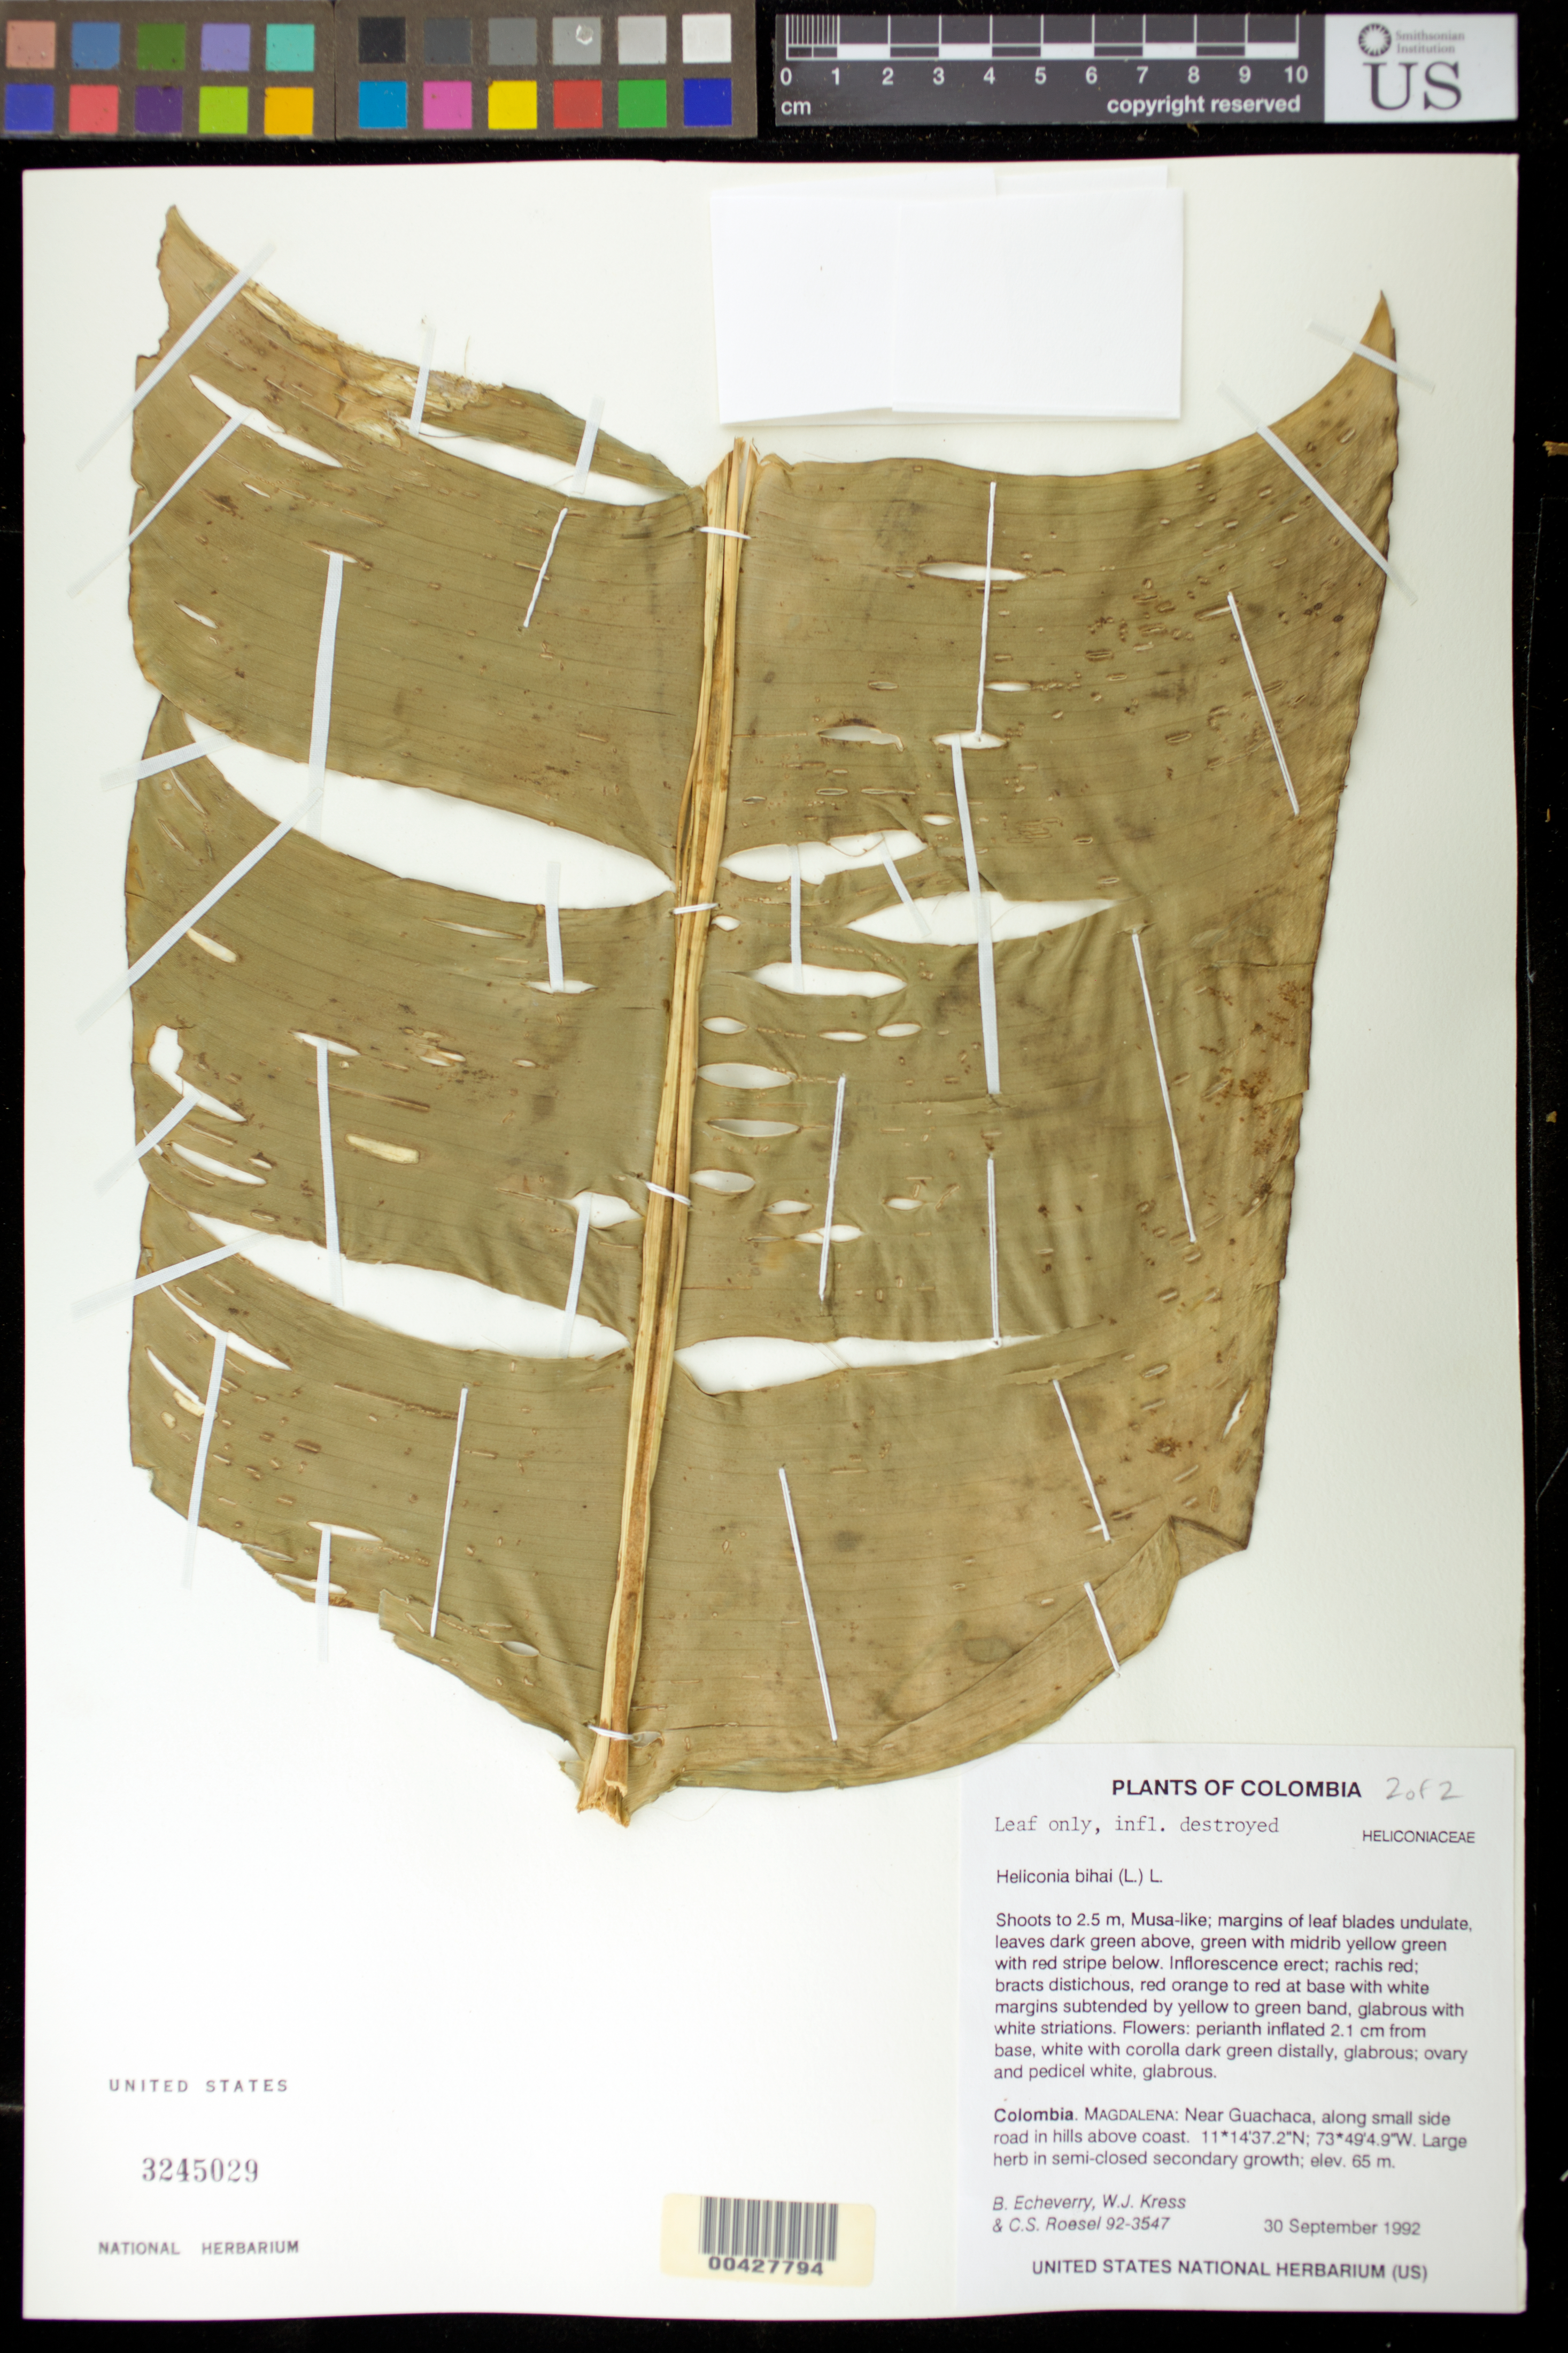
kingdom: Plantae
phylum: Tracheophyta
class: Liliopsida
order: Zingiberales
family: Heliconiaceae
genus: Heliconia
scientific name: Heliconia bihai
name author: (L.) L.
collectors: B. Echeverry, W. J. Kress & C. S. Roesel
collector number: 92-3547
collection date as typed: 30 Sep 1992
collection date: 1992-09-30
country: Colombia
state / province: Magdalena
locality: Near guachaca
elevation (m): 65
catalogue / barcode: US 3245029